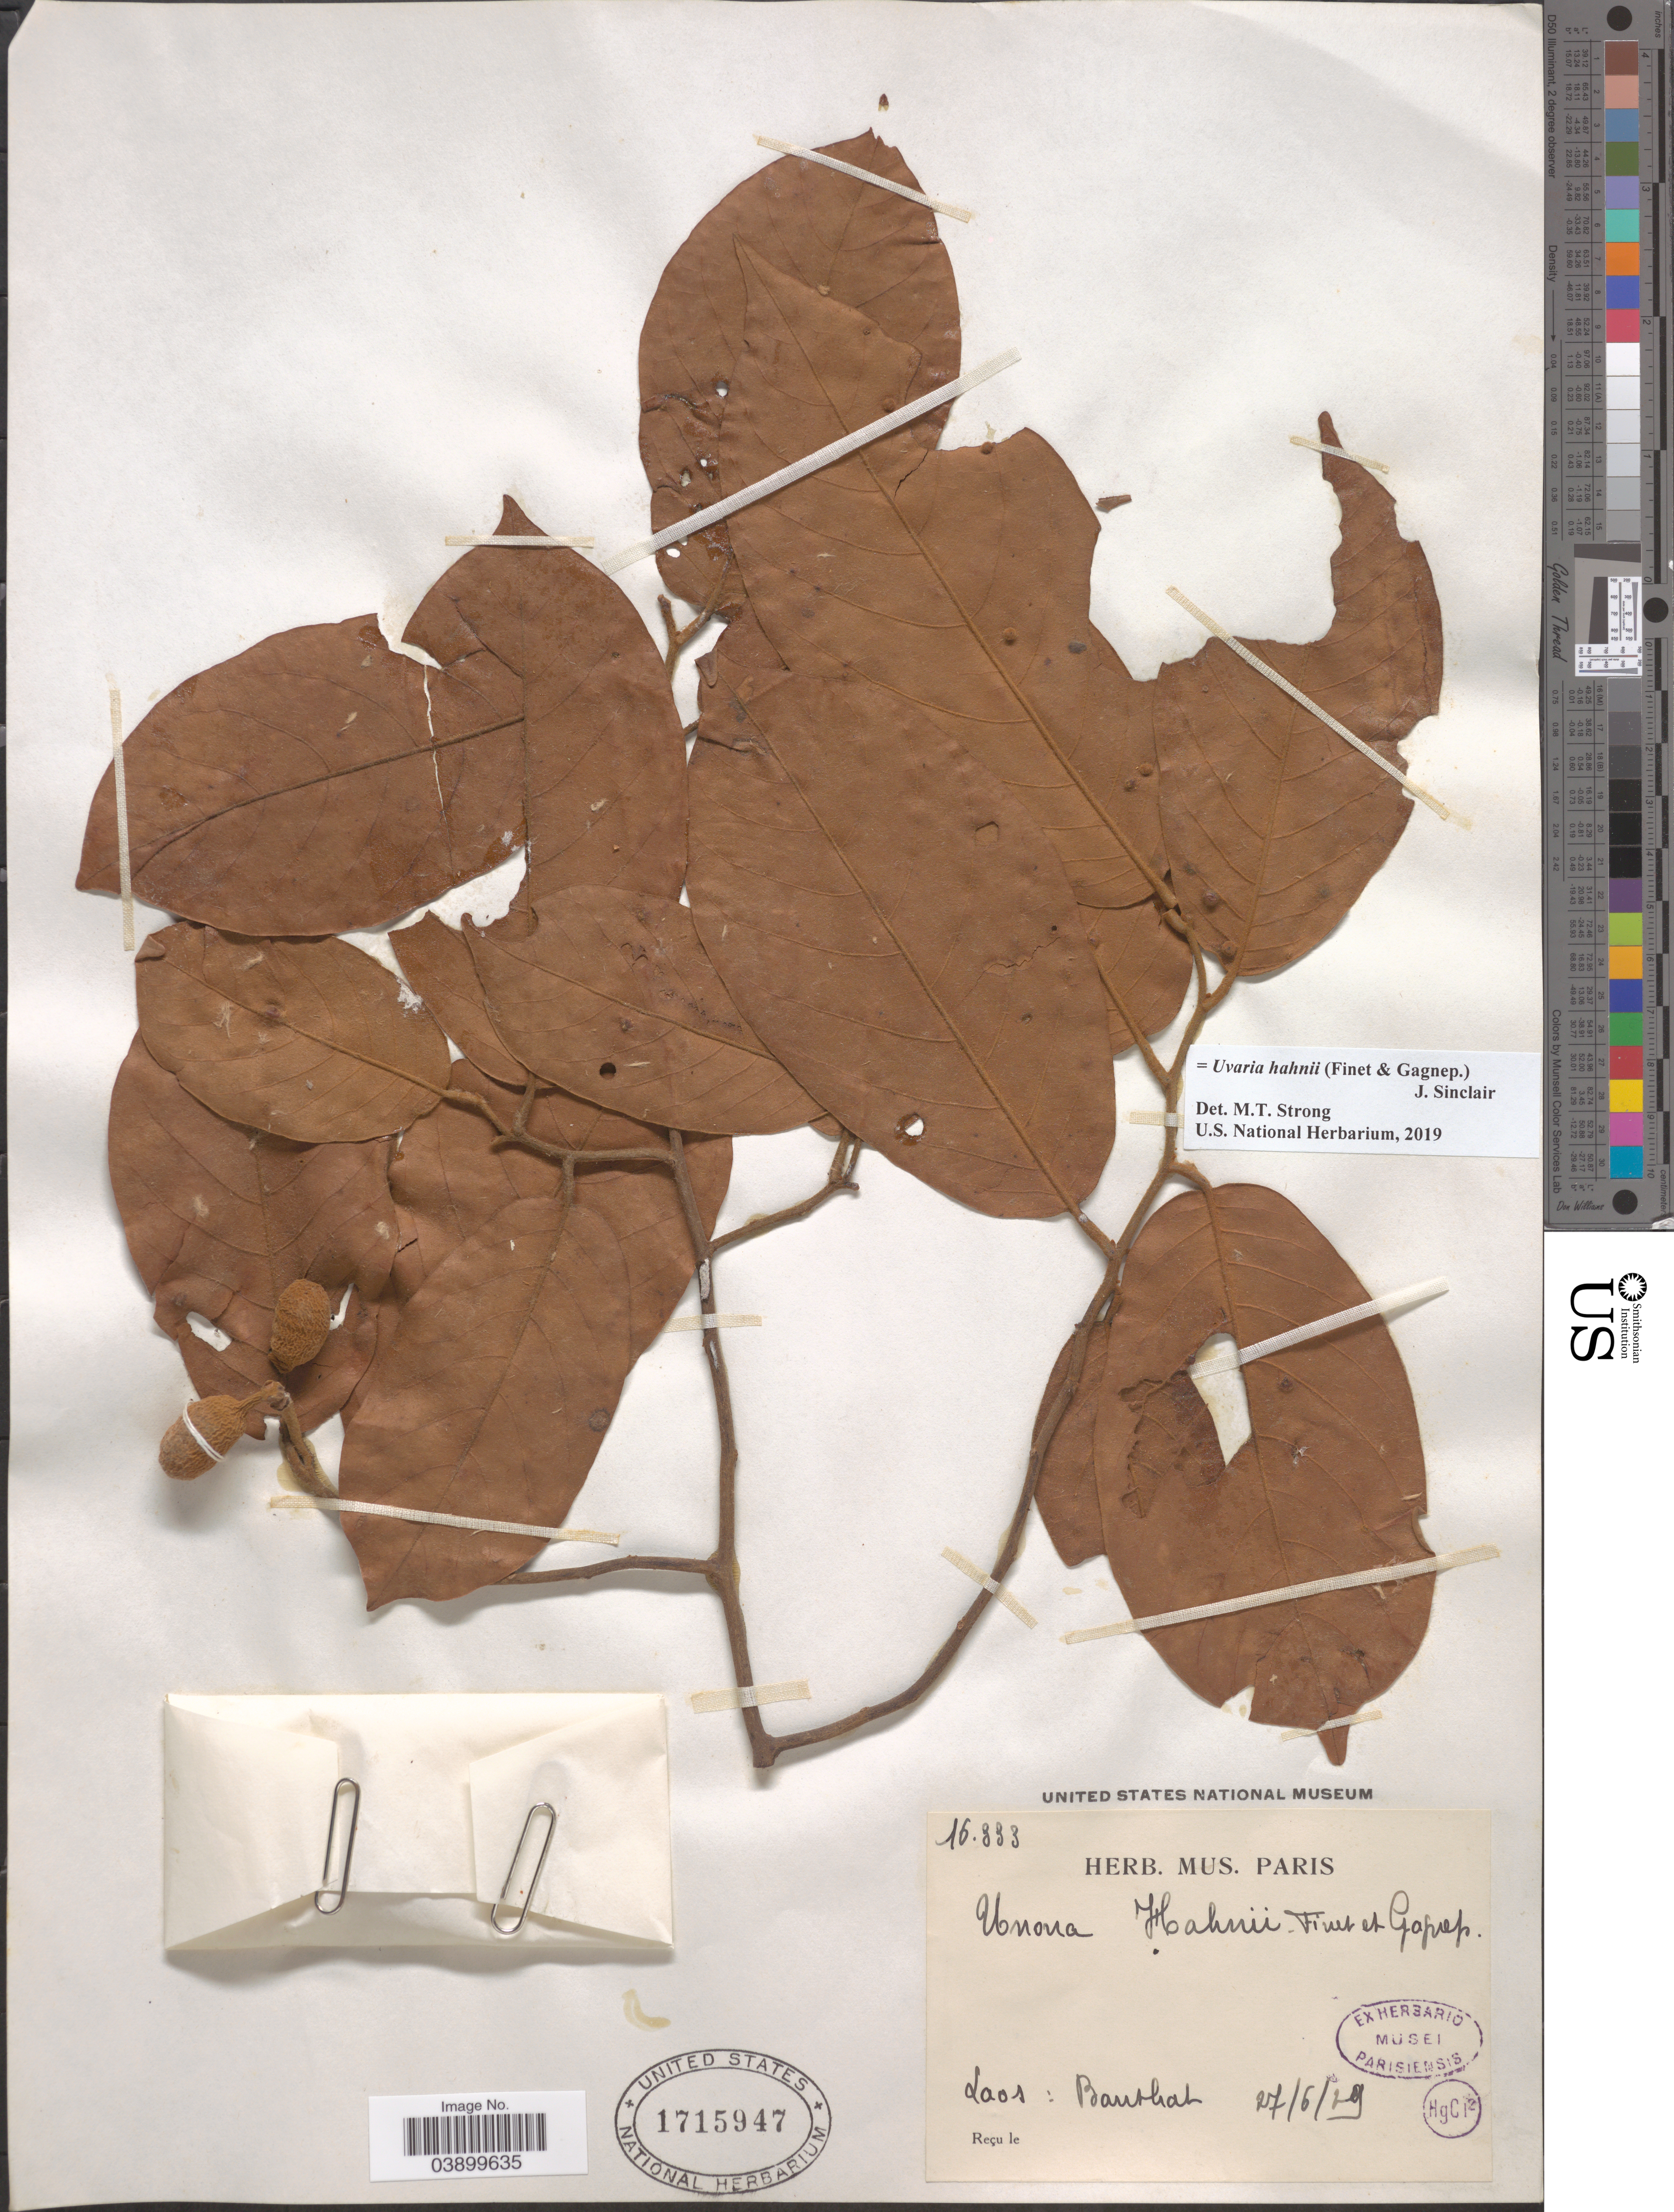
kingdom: Plantae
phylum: Tracheophyta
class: Magnoliopsida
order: Magnoliales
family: Annonaceae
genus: Uvaria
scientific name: Uvaria hahnii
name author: (Finet & Gagnep.) J. Sinclair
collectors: ex herb. Mus. Paris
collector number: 16333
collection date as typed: Transcribed d/m/y: 27/6/29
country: Laos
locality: Banthat.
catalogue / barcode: US 1715947